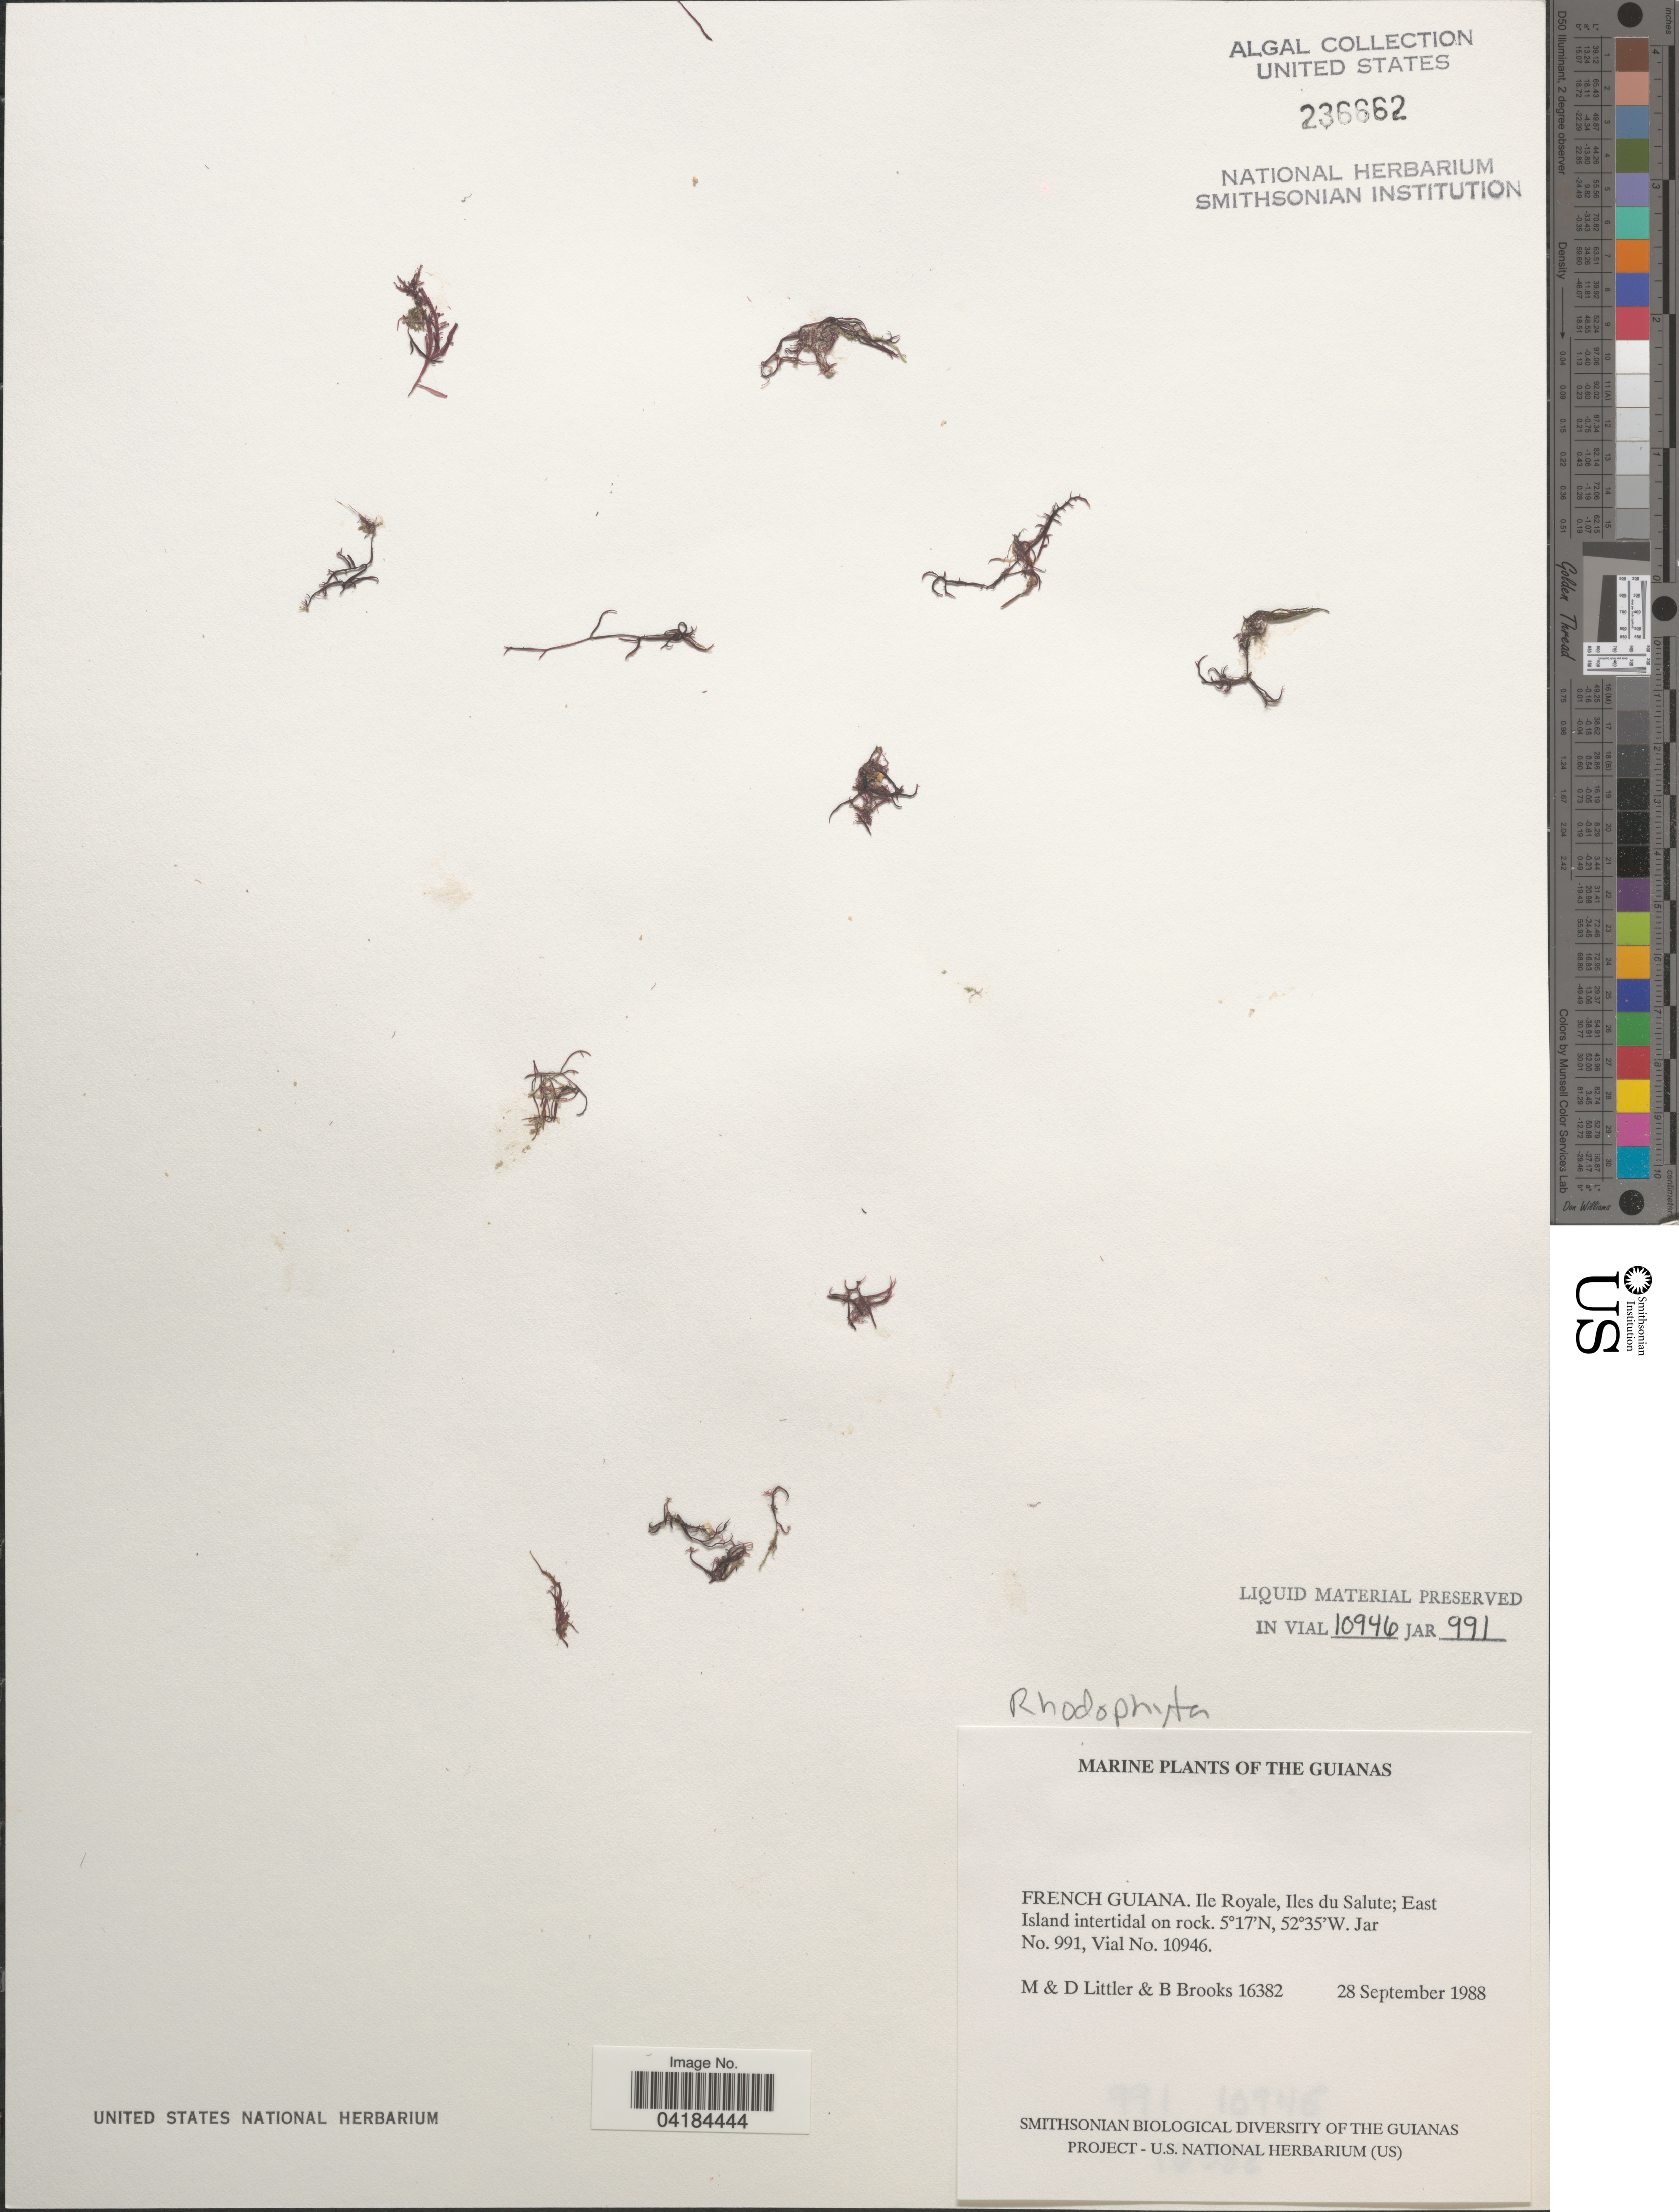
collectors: M. Littler, D. S. Littler & B. Brooks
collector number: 16382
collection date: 1988-09-28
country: French Guiana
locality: The Guianas. Ile Royale, Iles du Salute; East Island intertidal on rock.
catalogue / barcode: US 236662